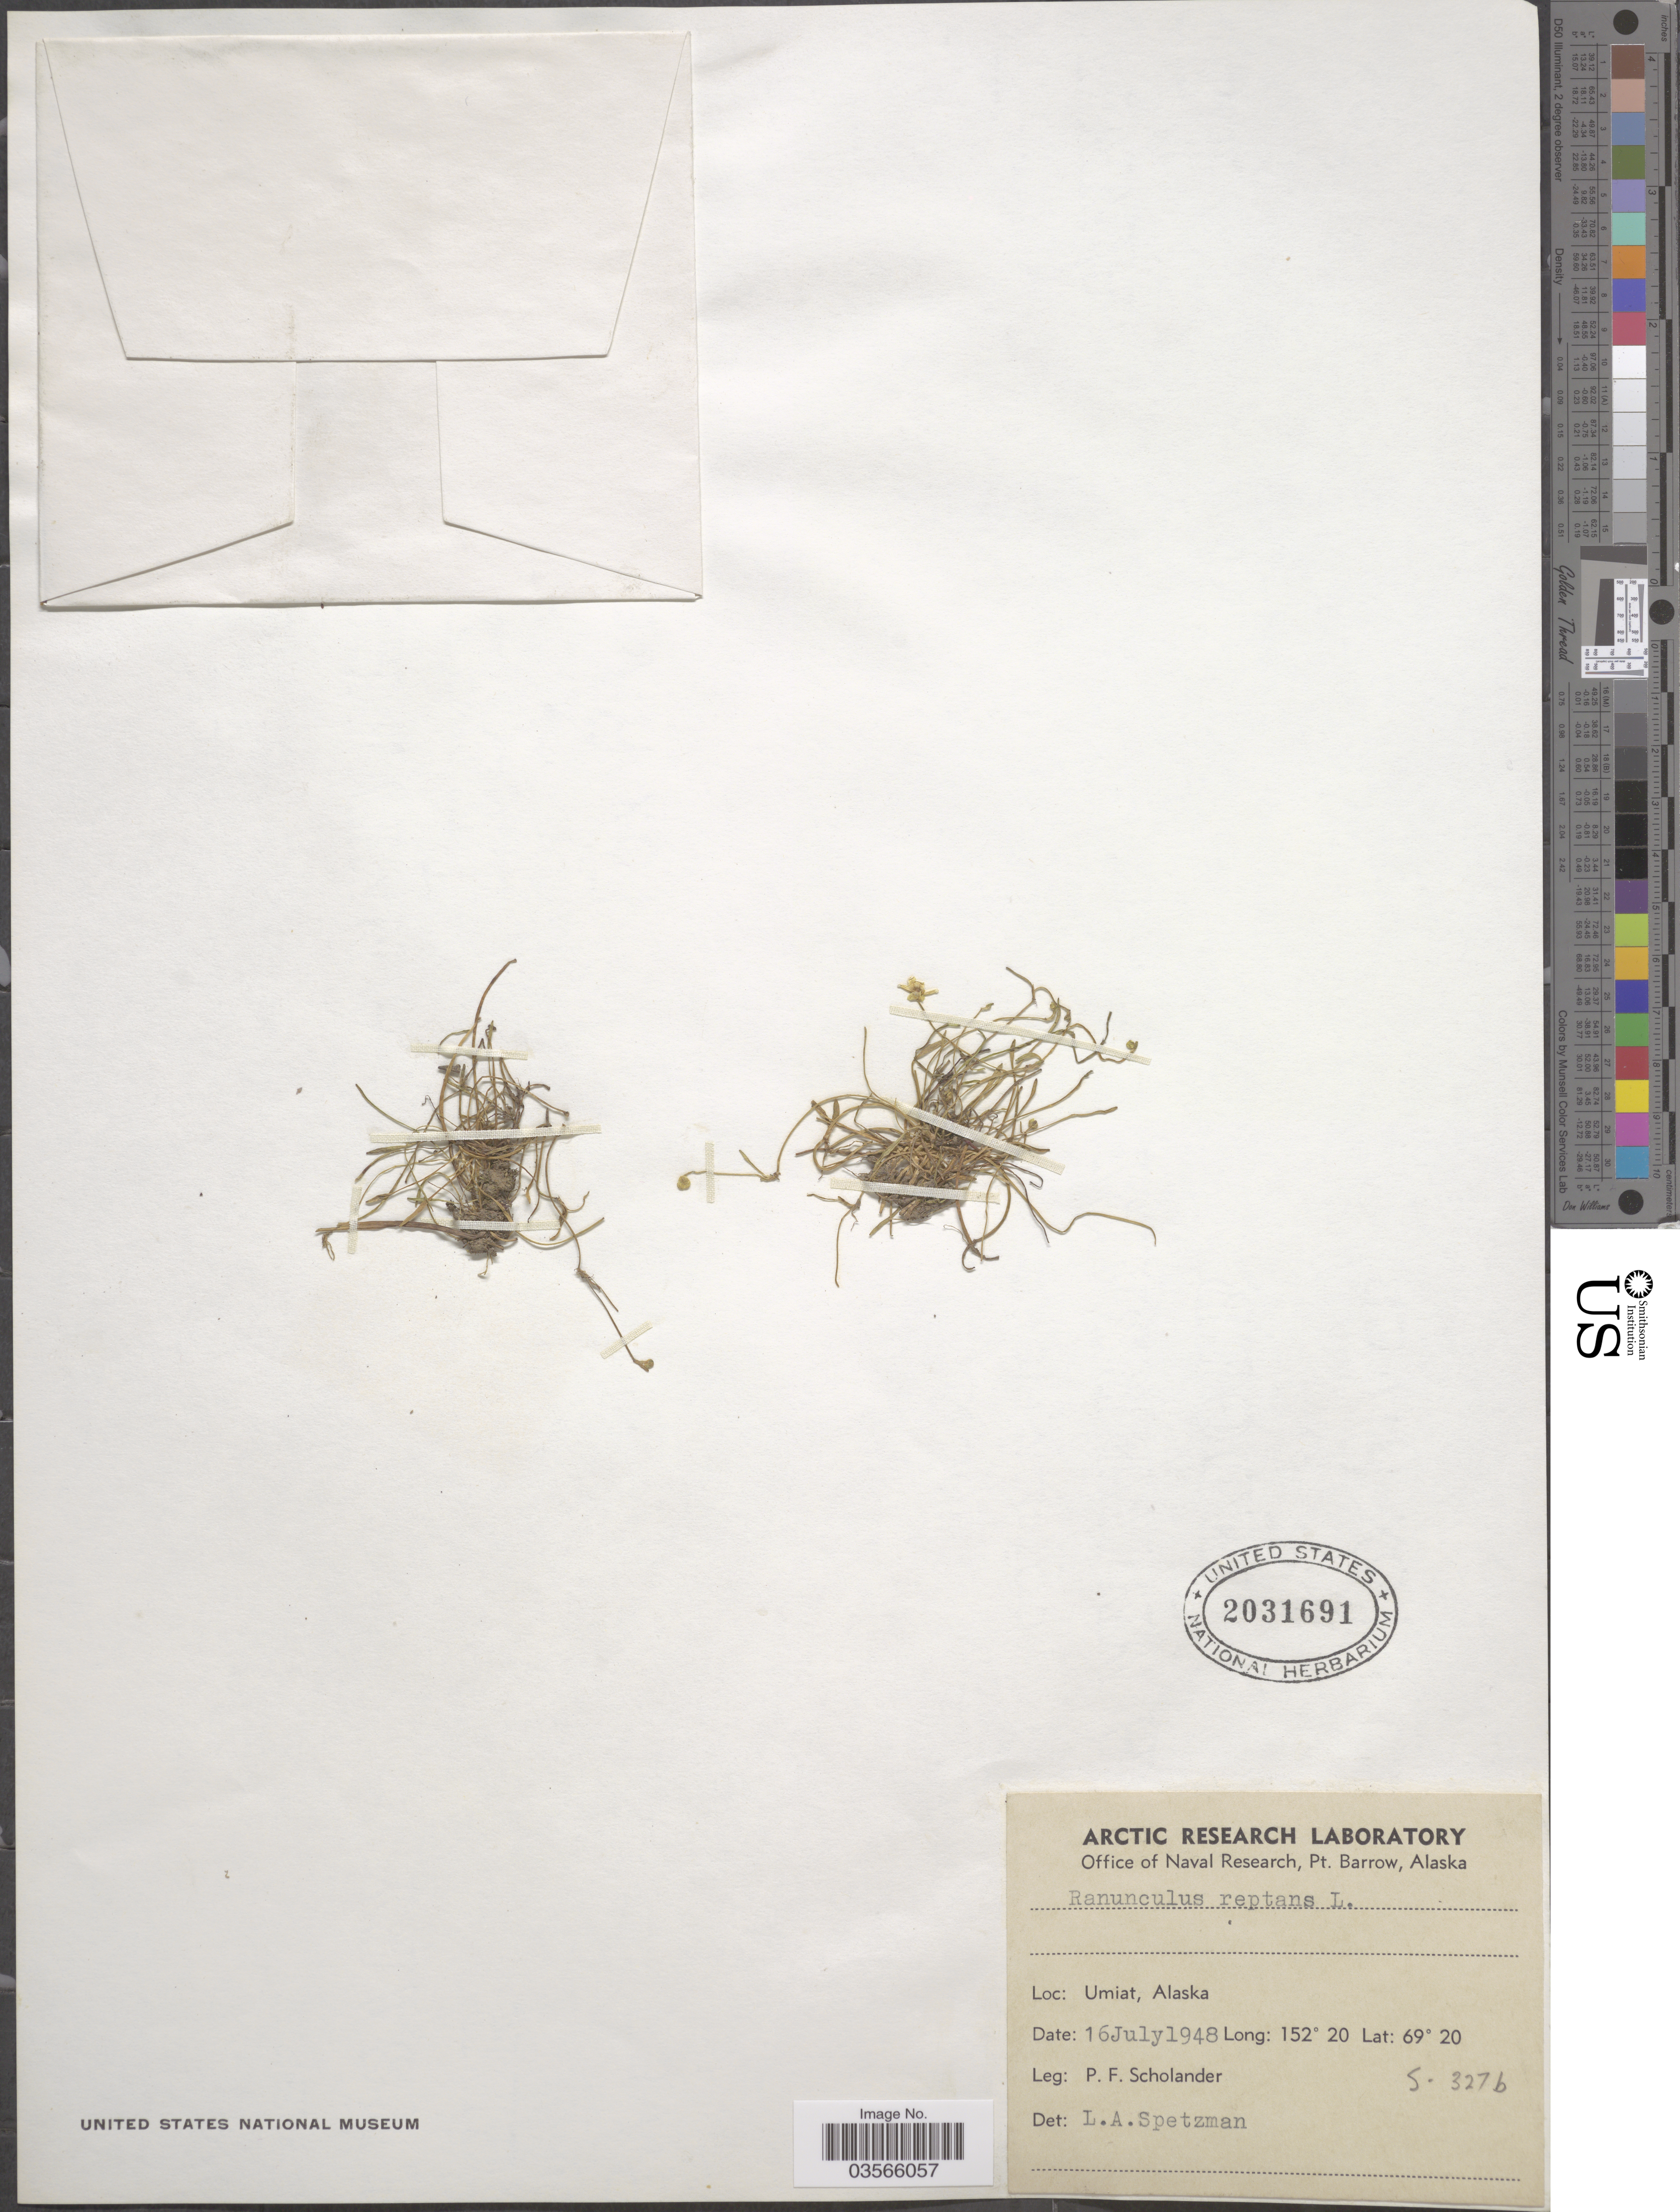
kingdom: Plantae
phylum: Tracheophyta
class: Magnoliopsida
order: Ranunculales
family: Ranunculaceae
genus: Ranunculus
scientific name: Ranunculus flammula var. filiformis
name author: (Michx.) Hook.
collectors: P. Scholander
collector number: S-327b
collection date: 1948-07-16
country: United States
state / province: Alaska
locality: Umiat.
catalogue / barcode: US 2031691